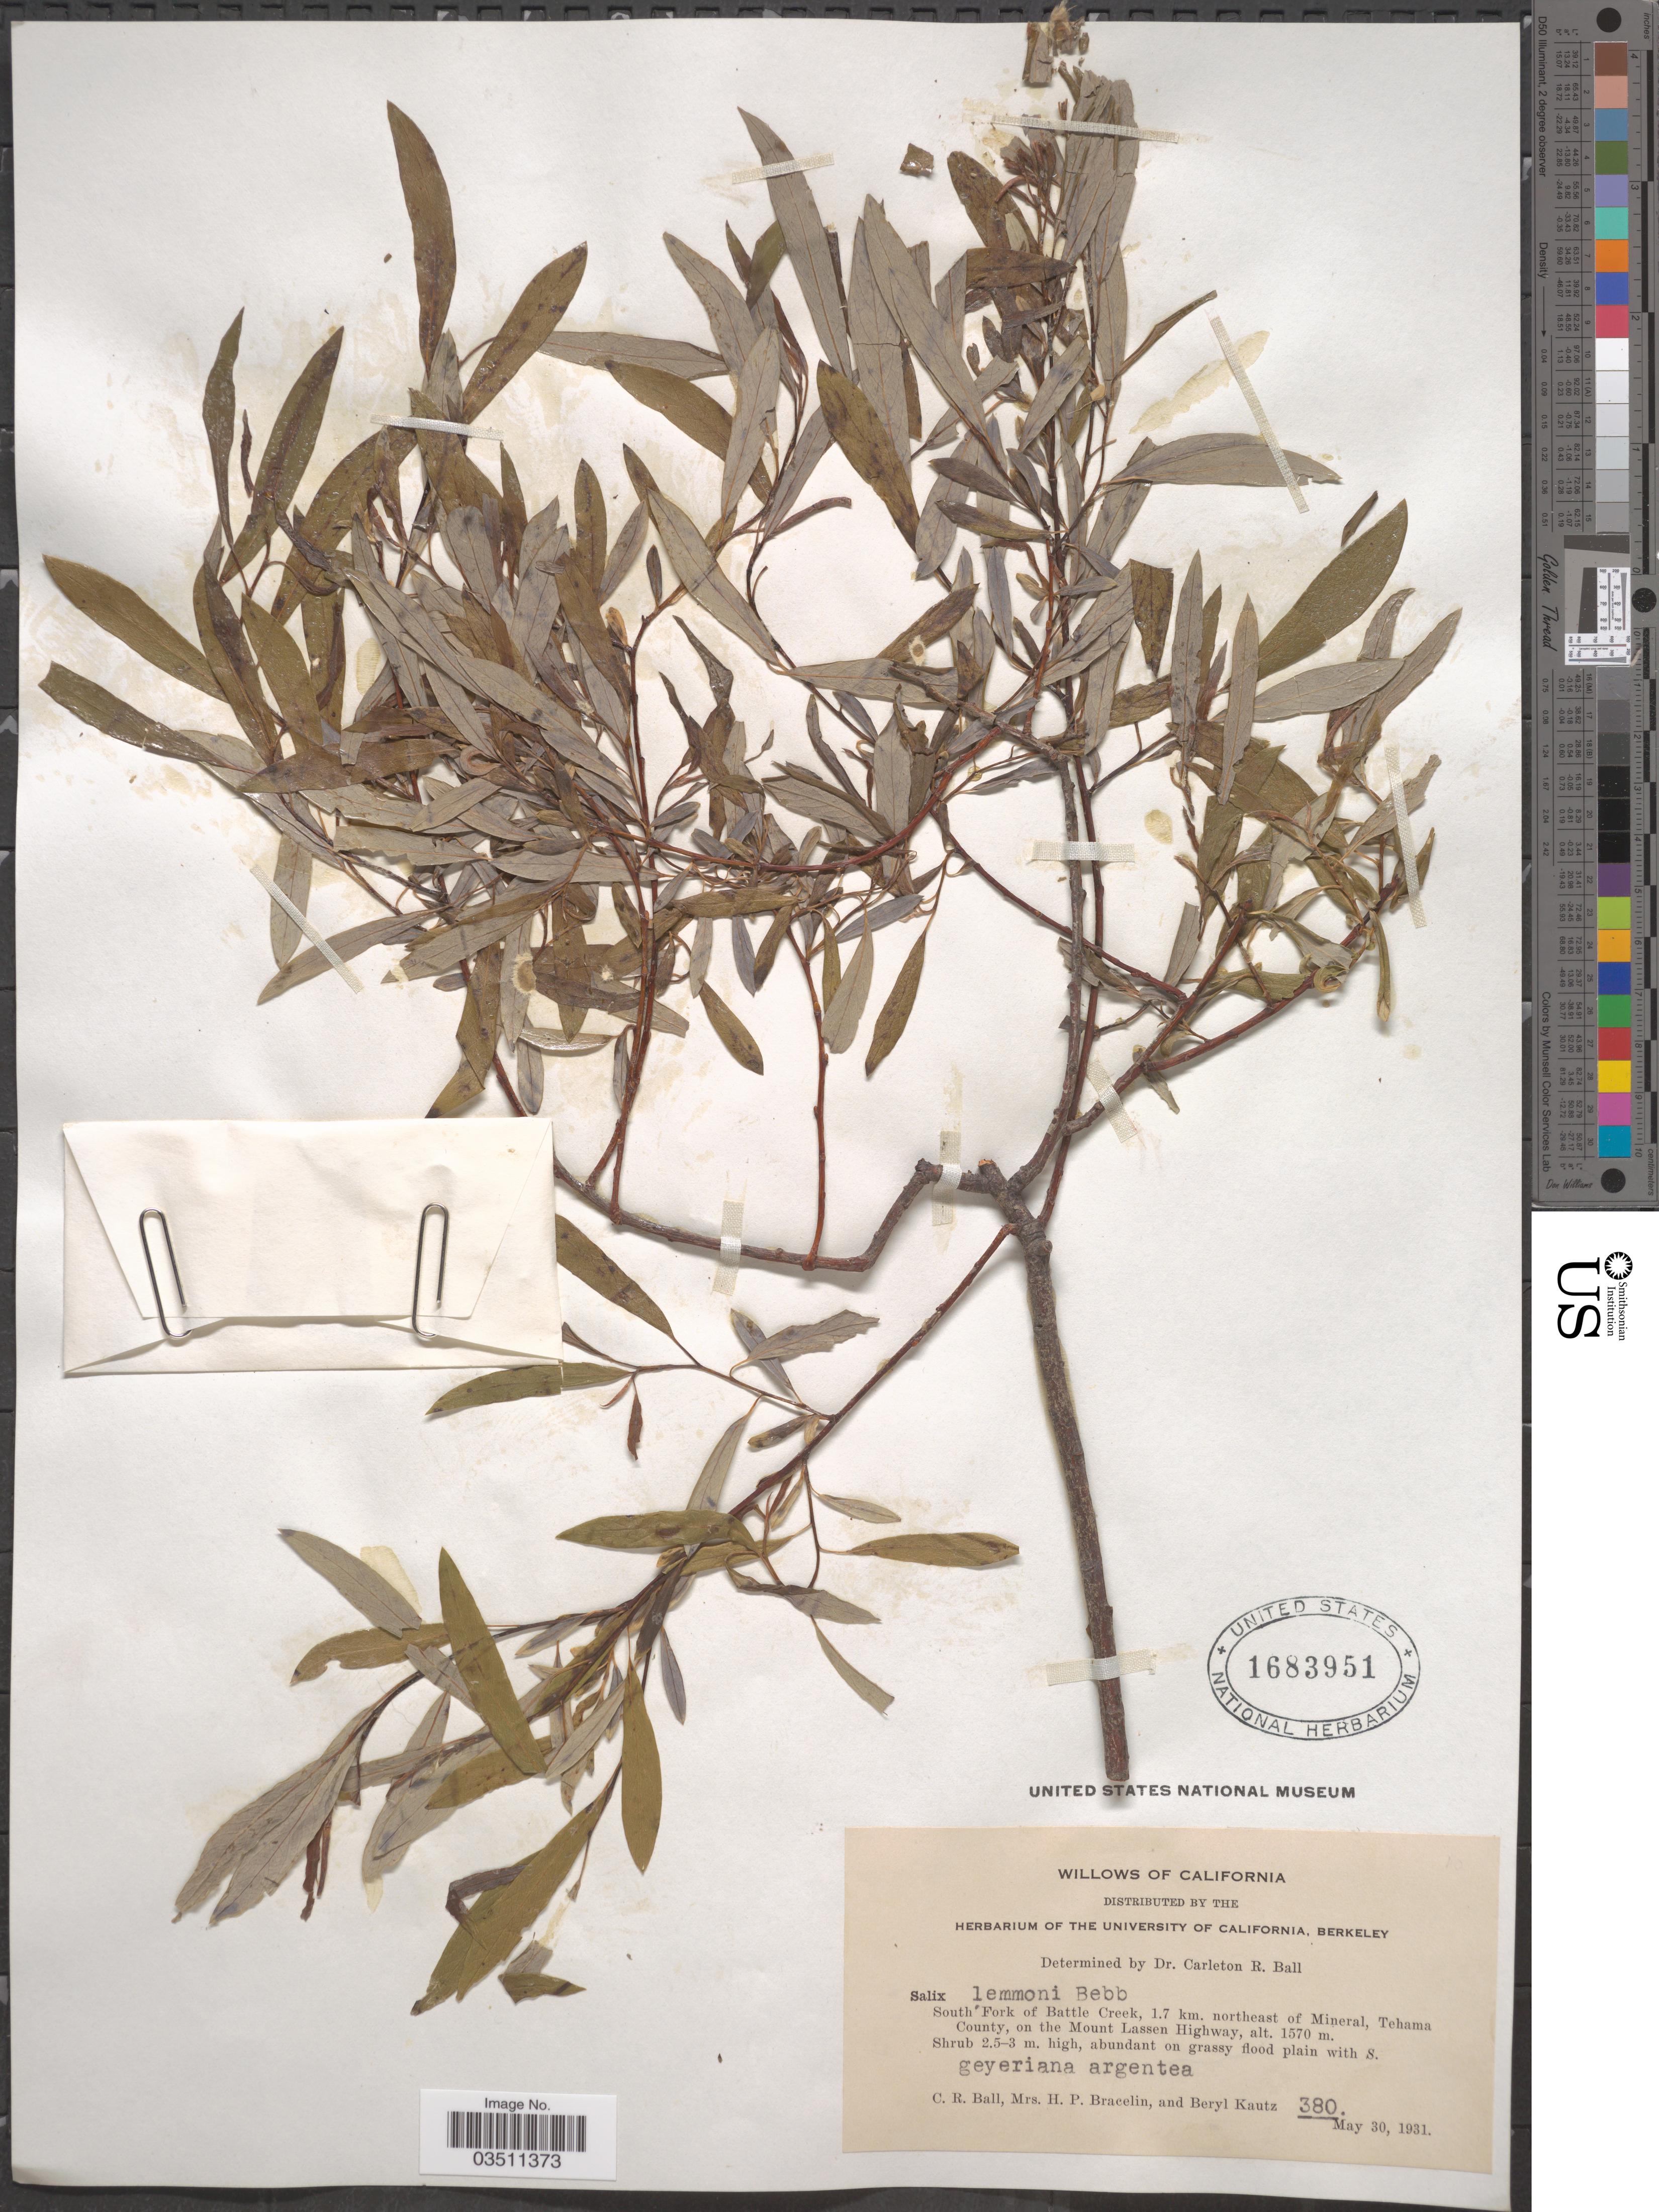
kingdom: Plantae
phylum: Tracheophyta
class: Magnoliopsida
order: Malpighiales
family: Salicaceae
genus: Salix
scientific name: Salix lemmonii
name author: Bebb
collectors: C. R. Ball, H. Bracelin & B. Kautz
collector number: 380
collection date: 1931-05-30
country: United States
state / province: California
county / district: Tehama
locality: South Fork of Battle Creek, 1.7 km. northeast of Mineral, Tehama County, on the Mount Lassen Highway.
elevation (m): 1570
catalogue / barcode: US 1683951